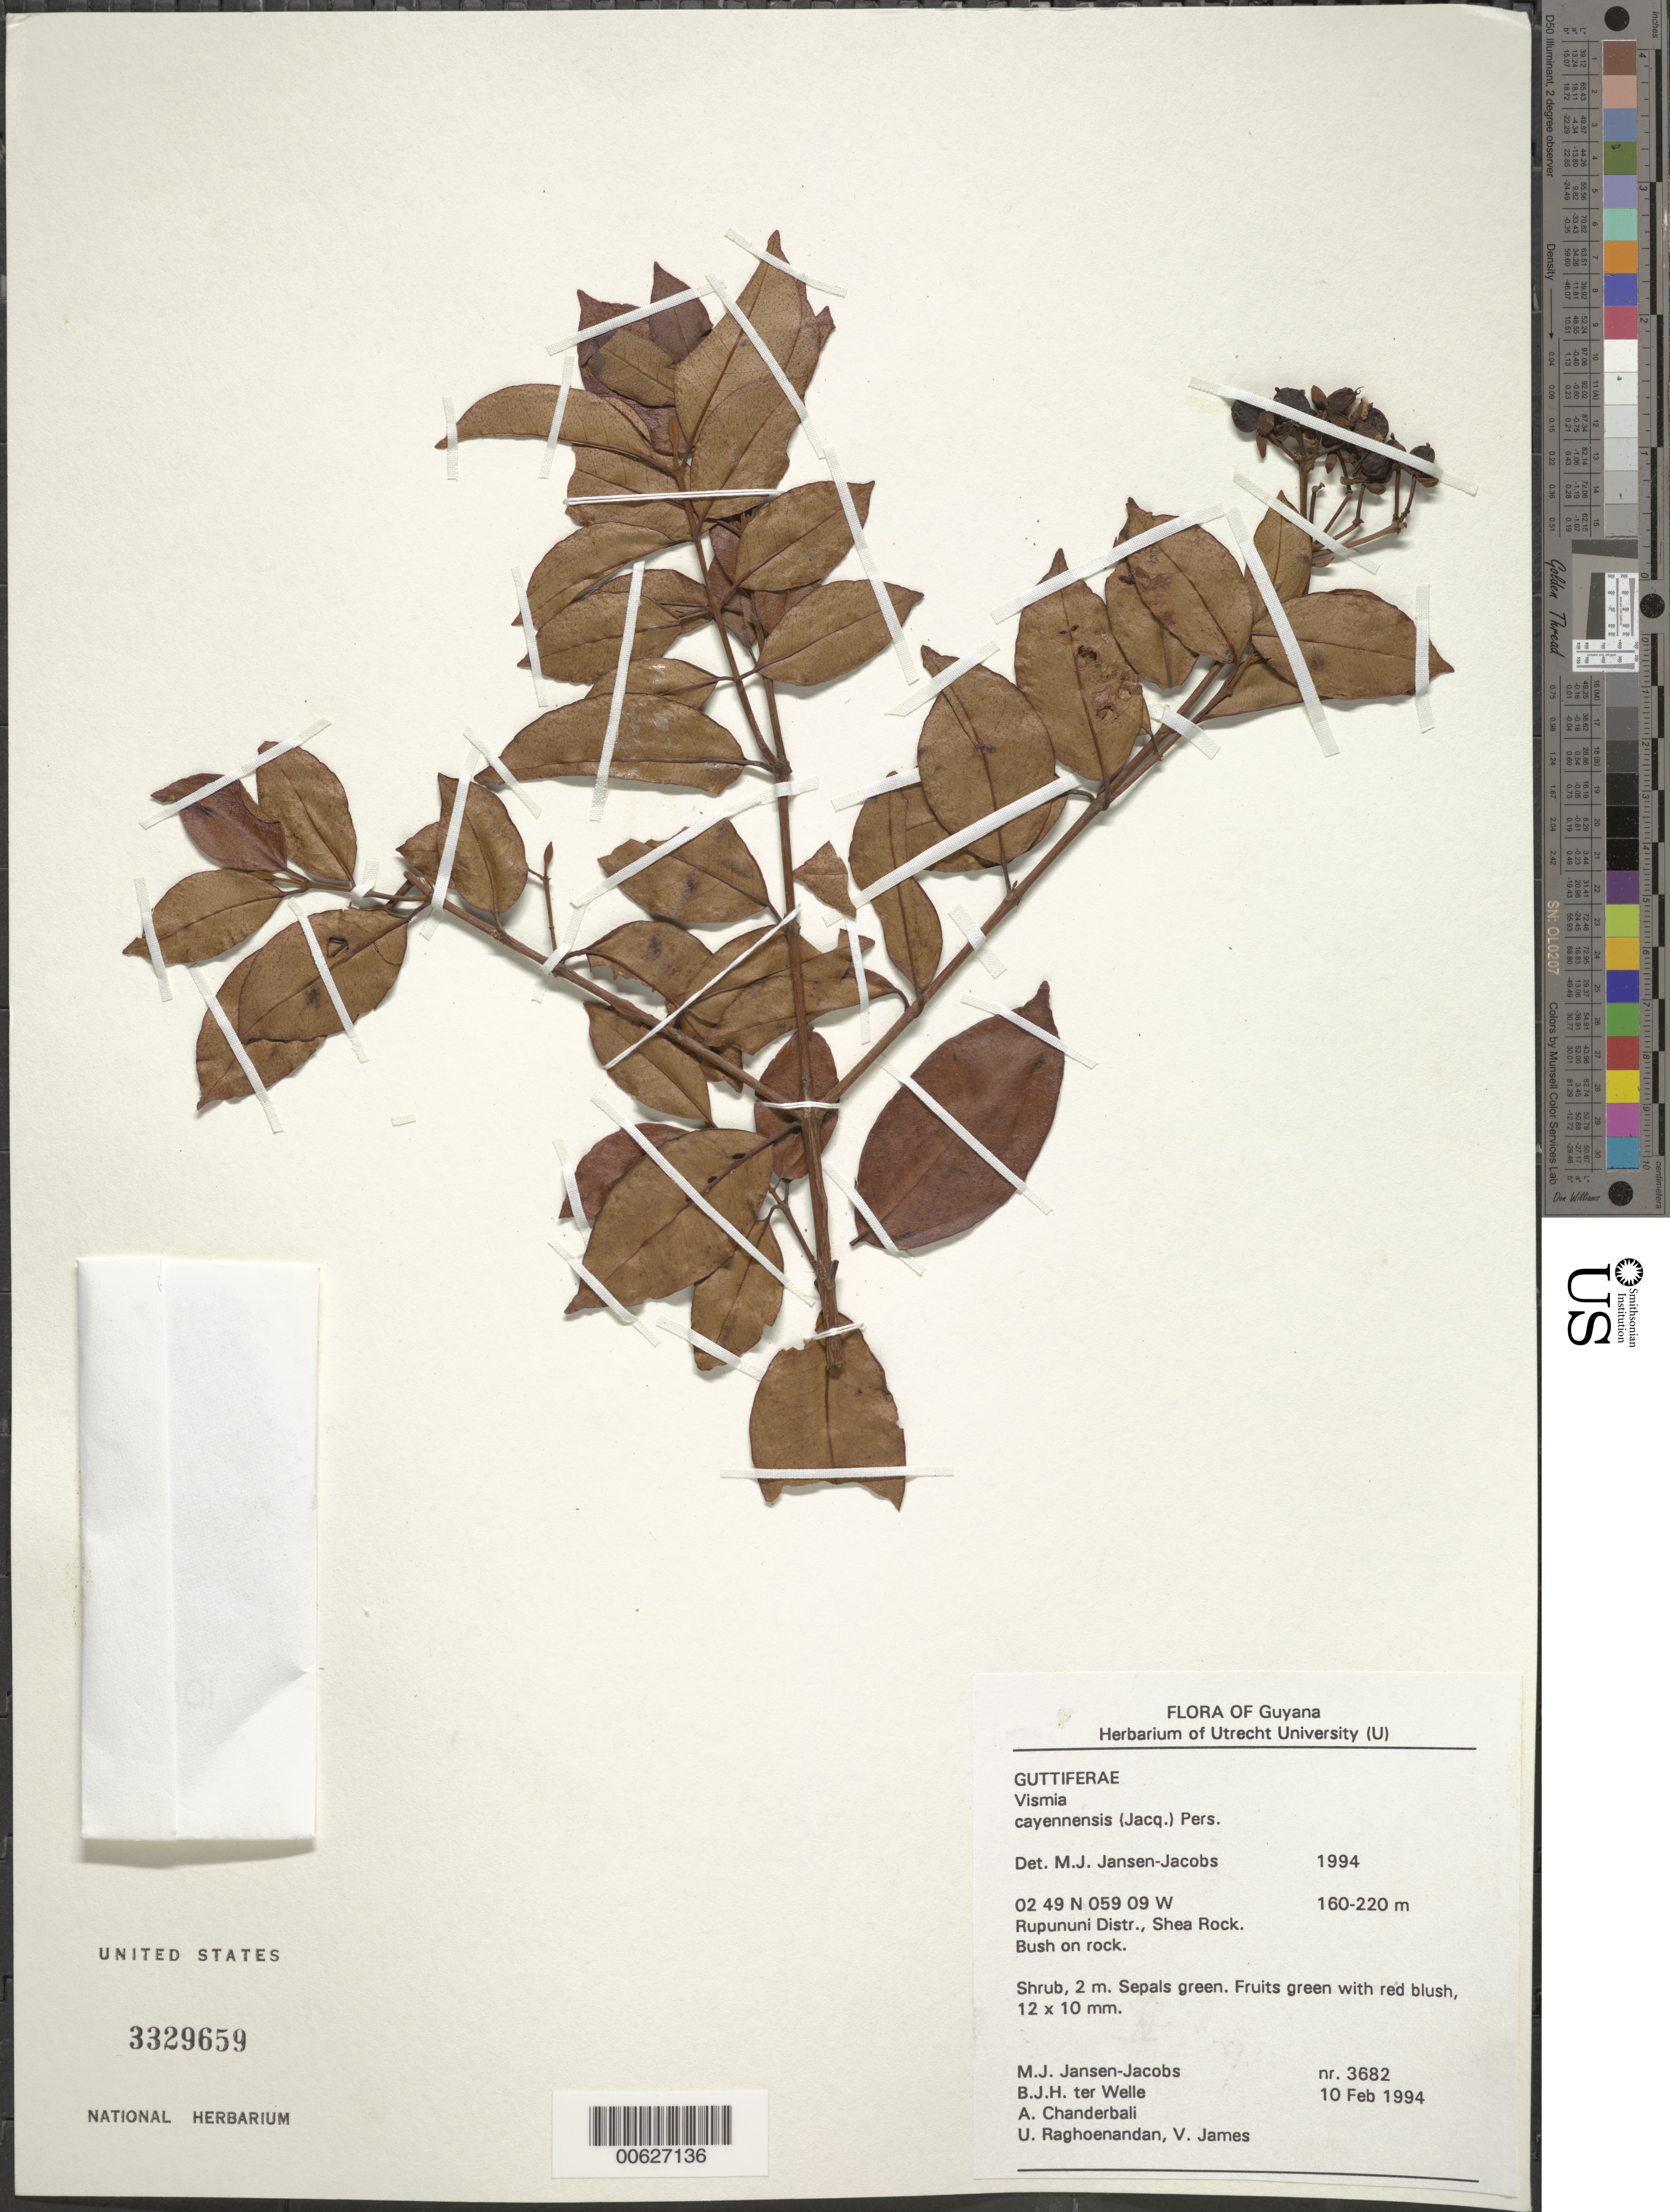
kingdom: Plantae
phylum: Tracheophyta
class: Magnoliopsida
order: Malpighiales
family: Hypericaceae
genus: Vismia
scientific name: Vismia cayennensis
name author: (Jacq.) Pers.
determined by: Jansen-Jacobs, M. J., (U), Nationaal Herbarium Nederland, Utrecht University branch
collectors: M. J. Jansen-Jacobs, B. Welle, A. S. Chanderbali, U. Raghoenandan & V. James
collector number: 3682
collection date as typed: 10-Feb-94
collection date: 1994-02-10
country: Guyana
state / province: U. Takutu-U. Essequibo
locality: Shea Rock, Rupununi Dist.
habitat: Bush on rock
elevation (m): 160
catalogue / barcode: US 3329659